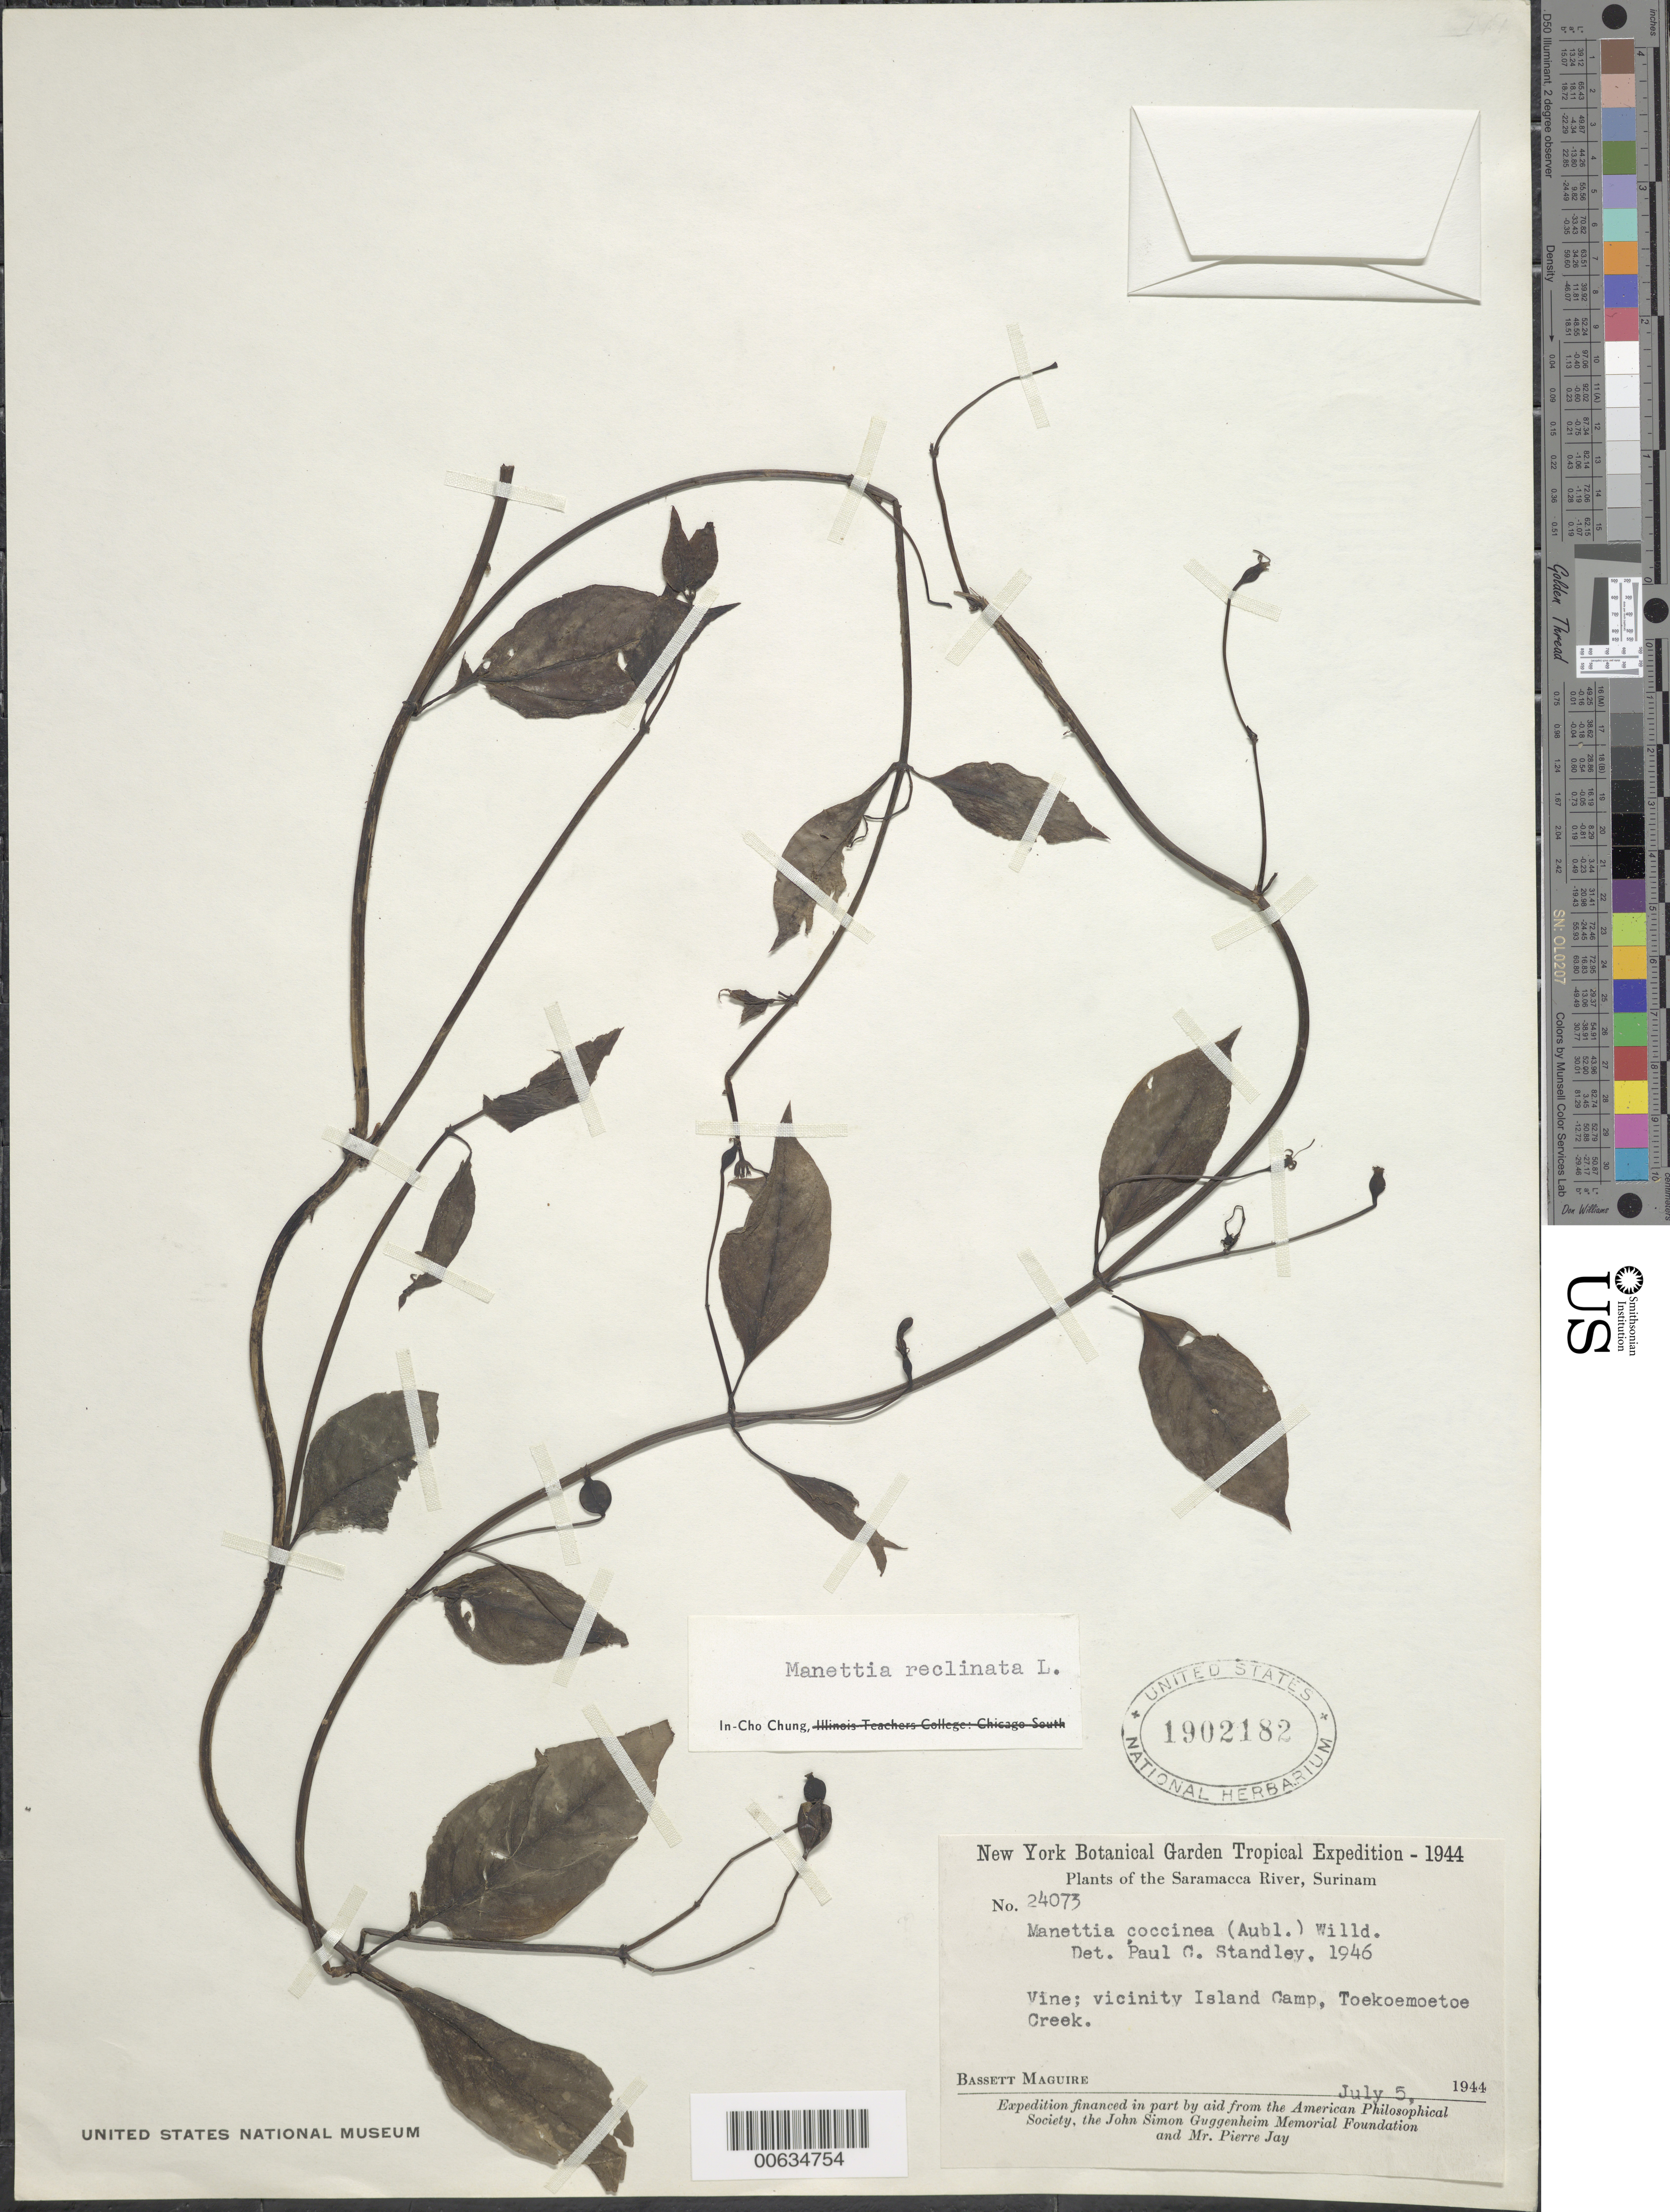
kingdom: Plantae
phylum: Tracheophyta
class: Magnoliopsida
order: Gentianales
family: Rubiaceae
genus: Manettia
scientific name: Manettia reclinata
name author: L.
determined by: Chung, I.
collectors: B. Maguire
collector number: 24073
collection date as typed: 5-Jul-44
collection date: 1944-07-05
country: Suriname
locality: Saramacca River Headwaters, Toekoemoetoe Creek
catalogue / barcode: US 1902182